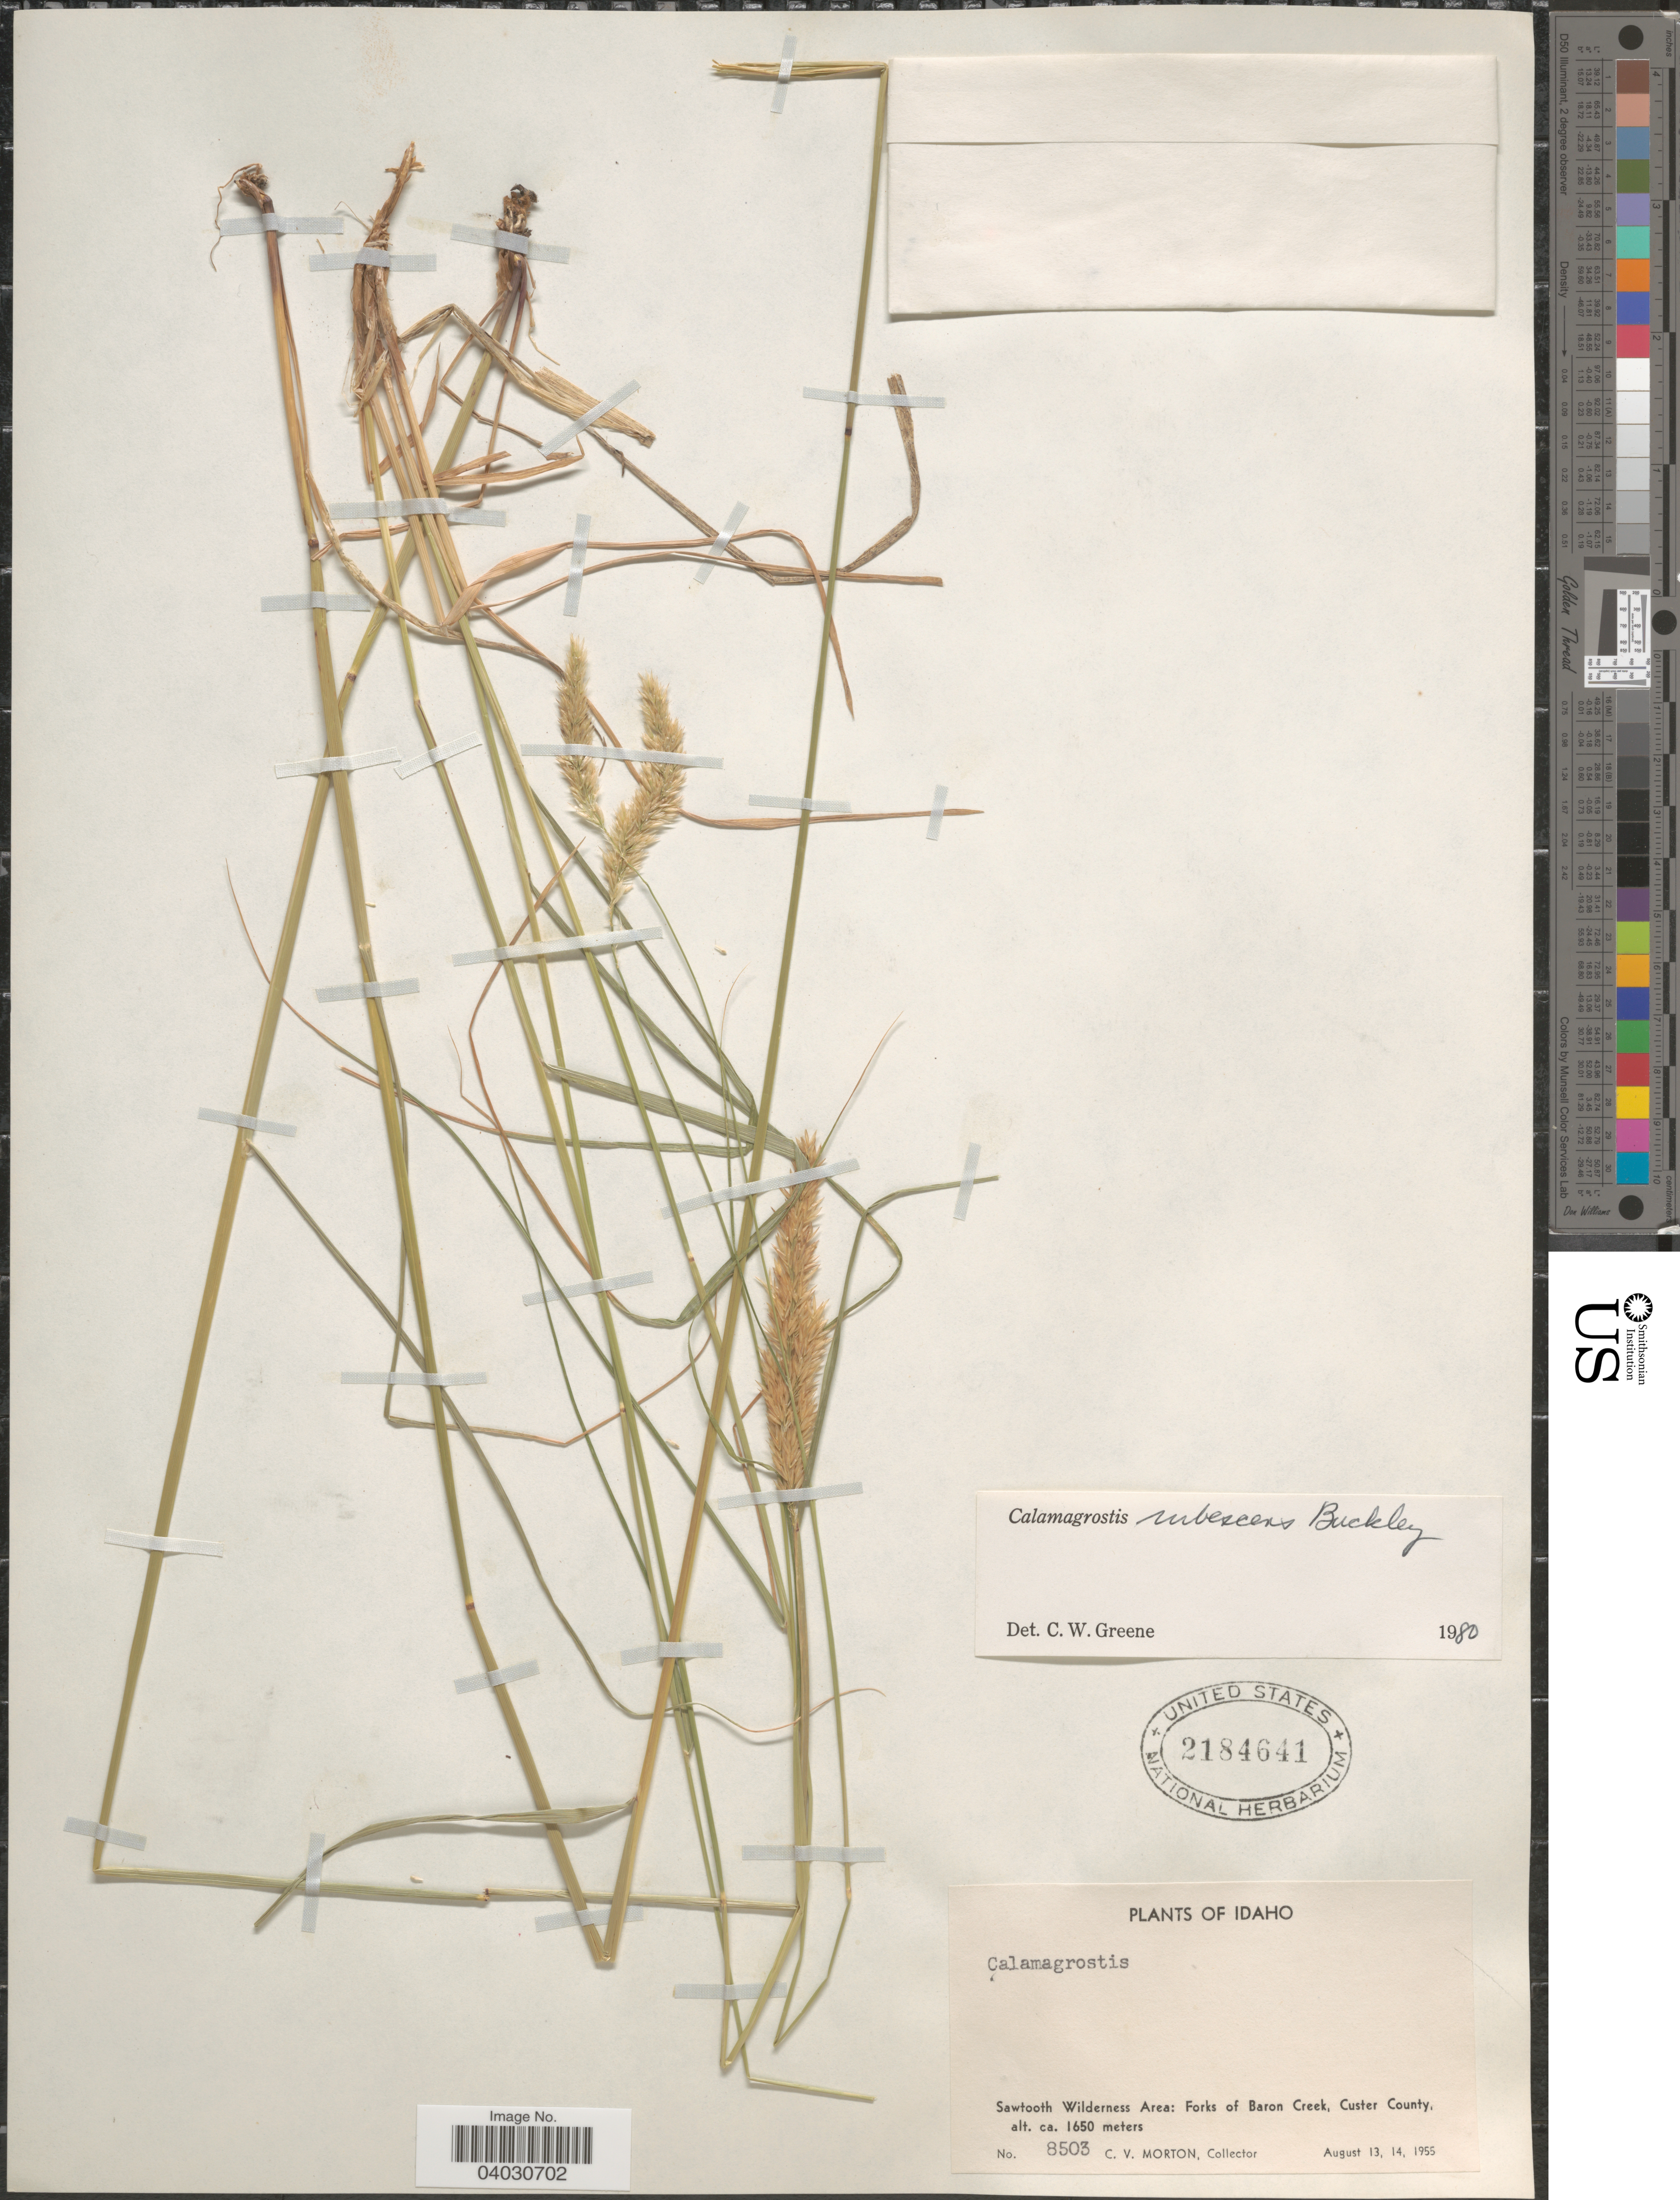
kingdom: Plantae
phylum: Tracheophyta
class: Liliopsida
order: Poales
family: Poaceae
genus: Calamagrostis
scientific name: Calamagrostis rubescens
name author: Buckley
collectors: C. V. Morton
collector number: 8503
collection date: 1955-08-13/1955-08-14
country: United States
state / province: Idaho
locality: Sawtooth Wilderness Area: Forks of Baron Creek, Custer County.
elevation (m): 1650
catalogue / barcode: US 2184641